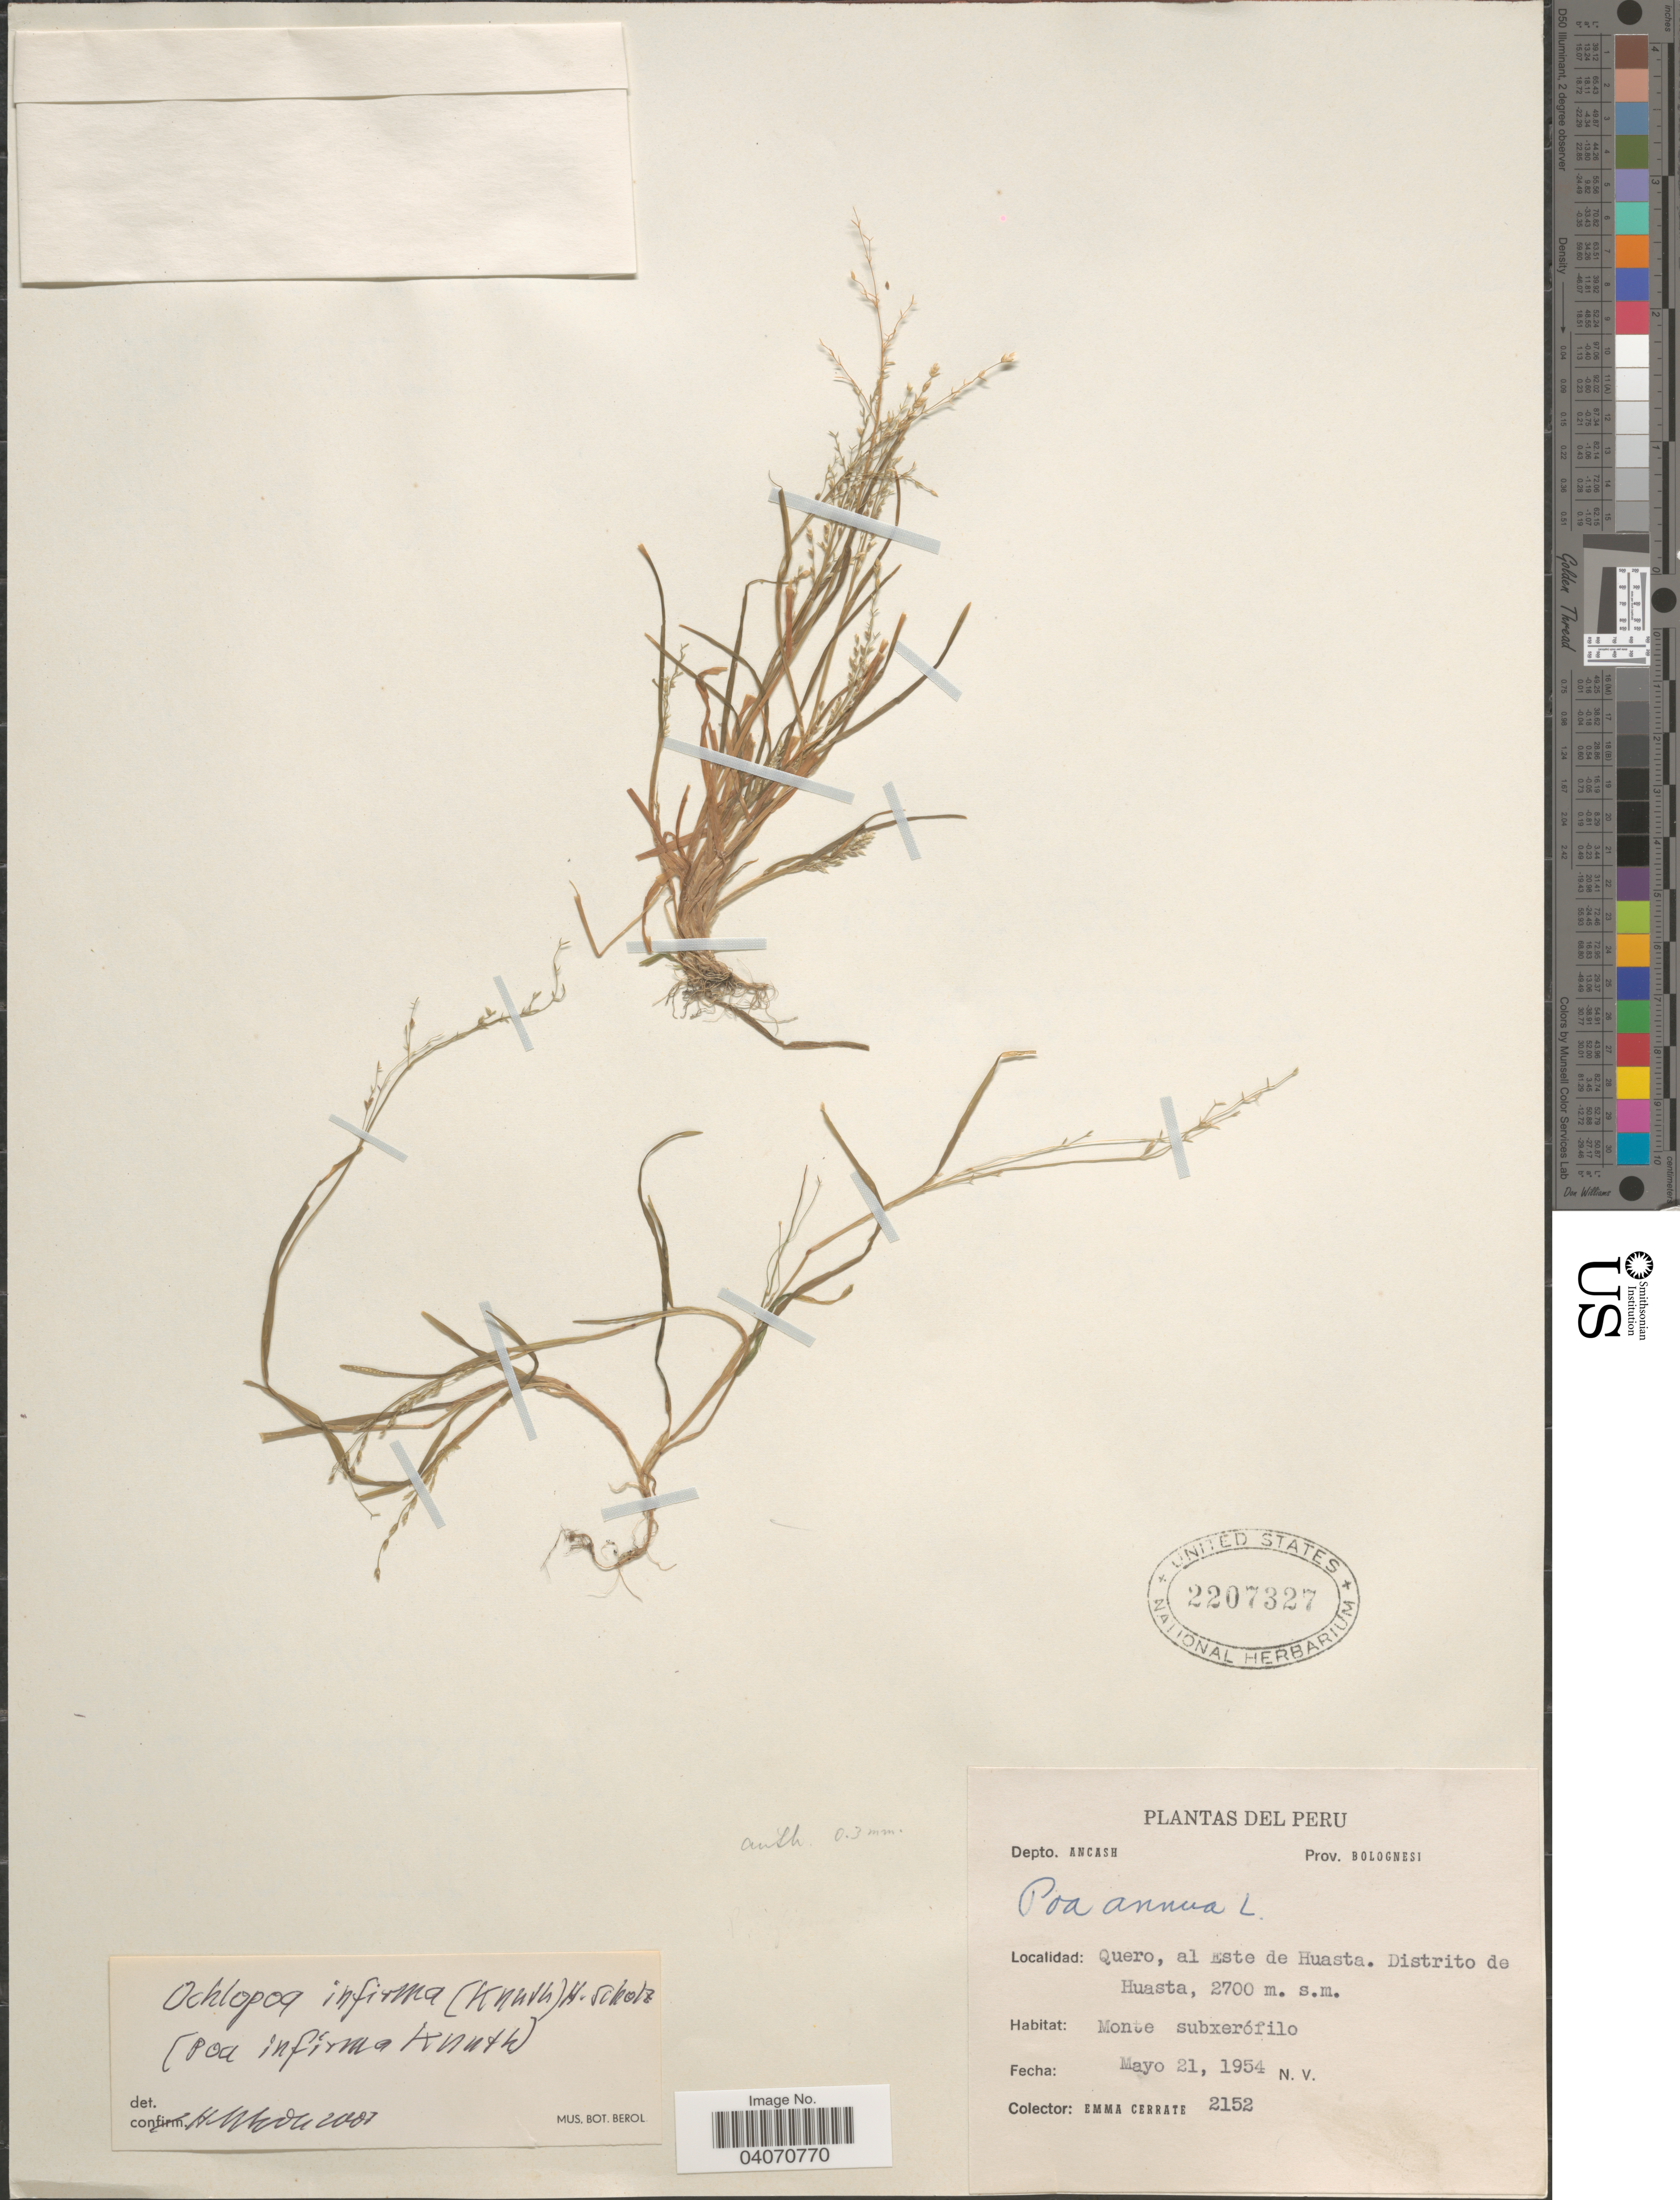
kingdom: Plantae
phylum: Tracheophyta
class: Liliopsida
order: Poales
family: Poaceae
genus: Poa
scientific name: Poa infirma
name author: Kunth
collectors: E. Cerrate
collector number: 2152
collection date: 1954-05-21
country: Peru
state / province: Ancash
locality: Depto. Ancash. Prov. Bolognesi. Quero, al Este de Huasta. Distrito de Huasta.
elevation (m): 2700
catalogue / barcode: US 2207327